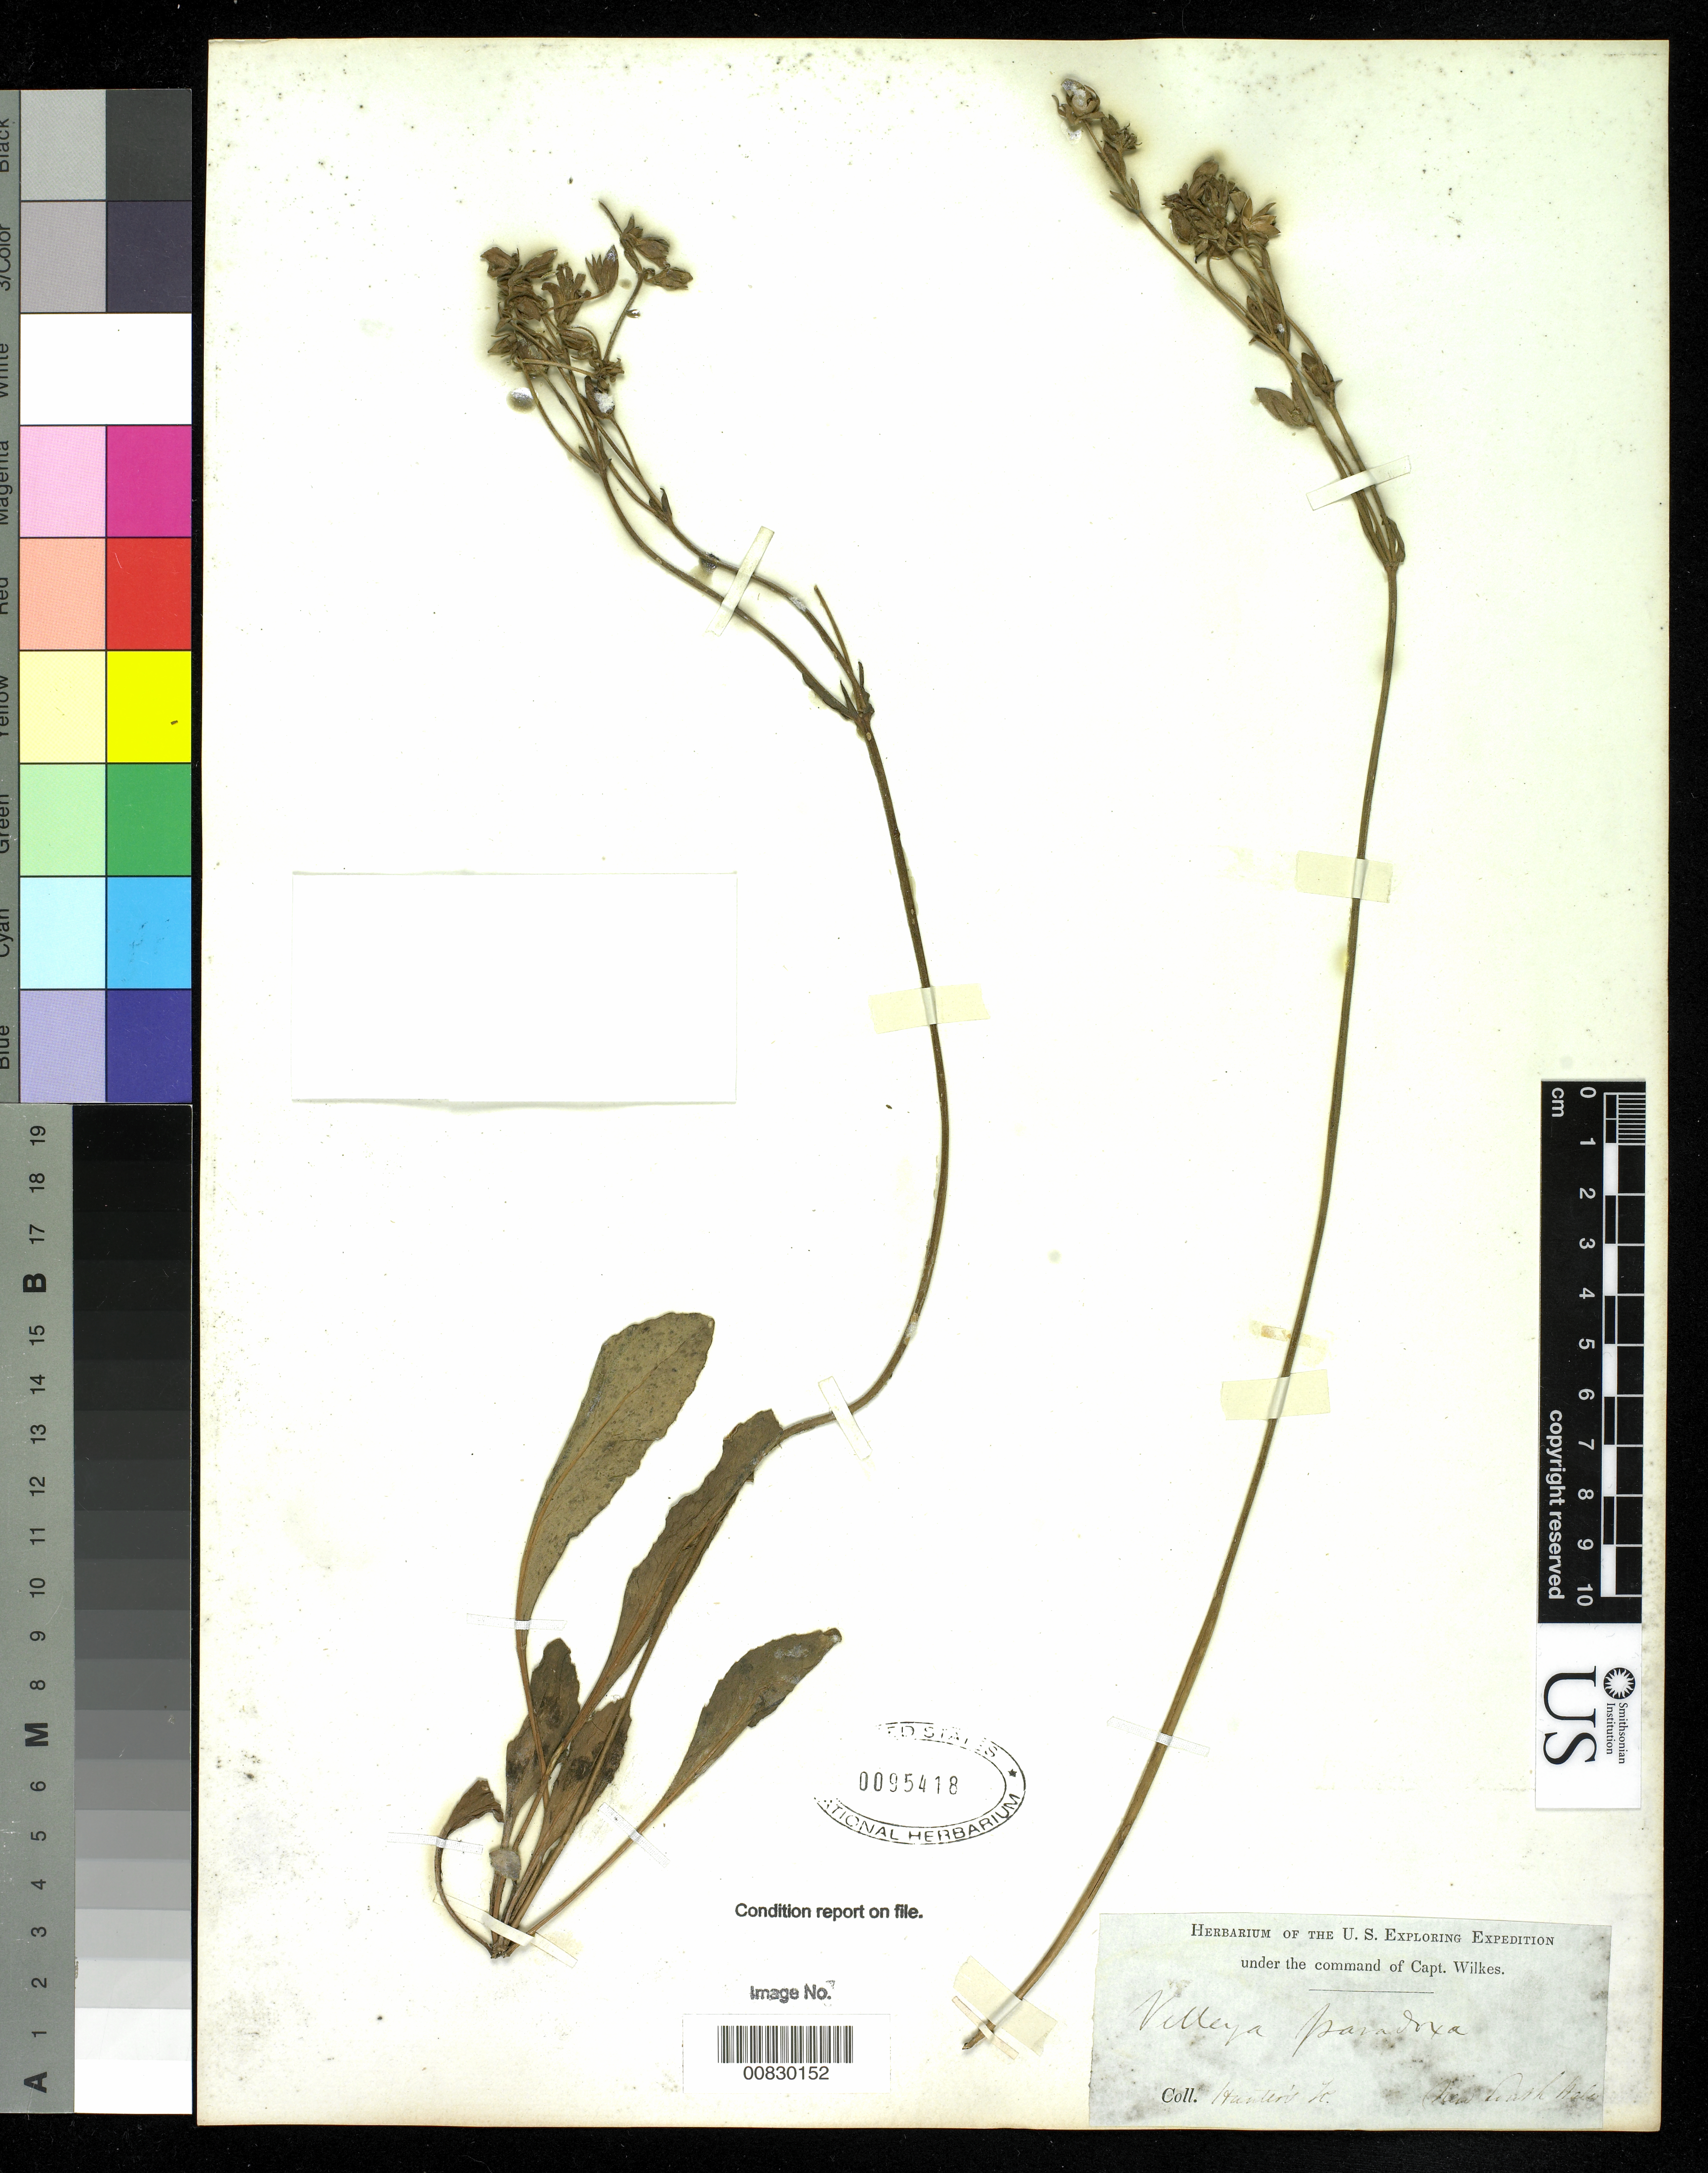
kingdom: Plantae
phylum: Tracheophyta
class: Magnoliopsida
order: Asterales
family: Goodeniaceae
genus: Velleia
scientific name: Velleia paradoxa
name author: R. Br.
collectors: Wilkes Explor. Exped.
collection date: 1838/1842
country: Australia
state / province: New South Wales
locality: Hunter's River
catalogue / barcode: US 95418